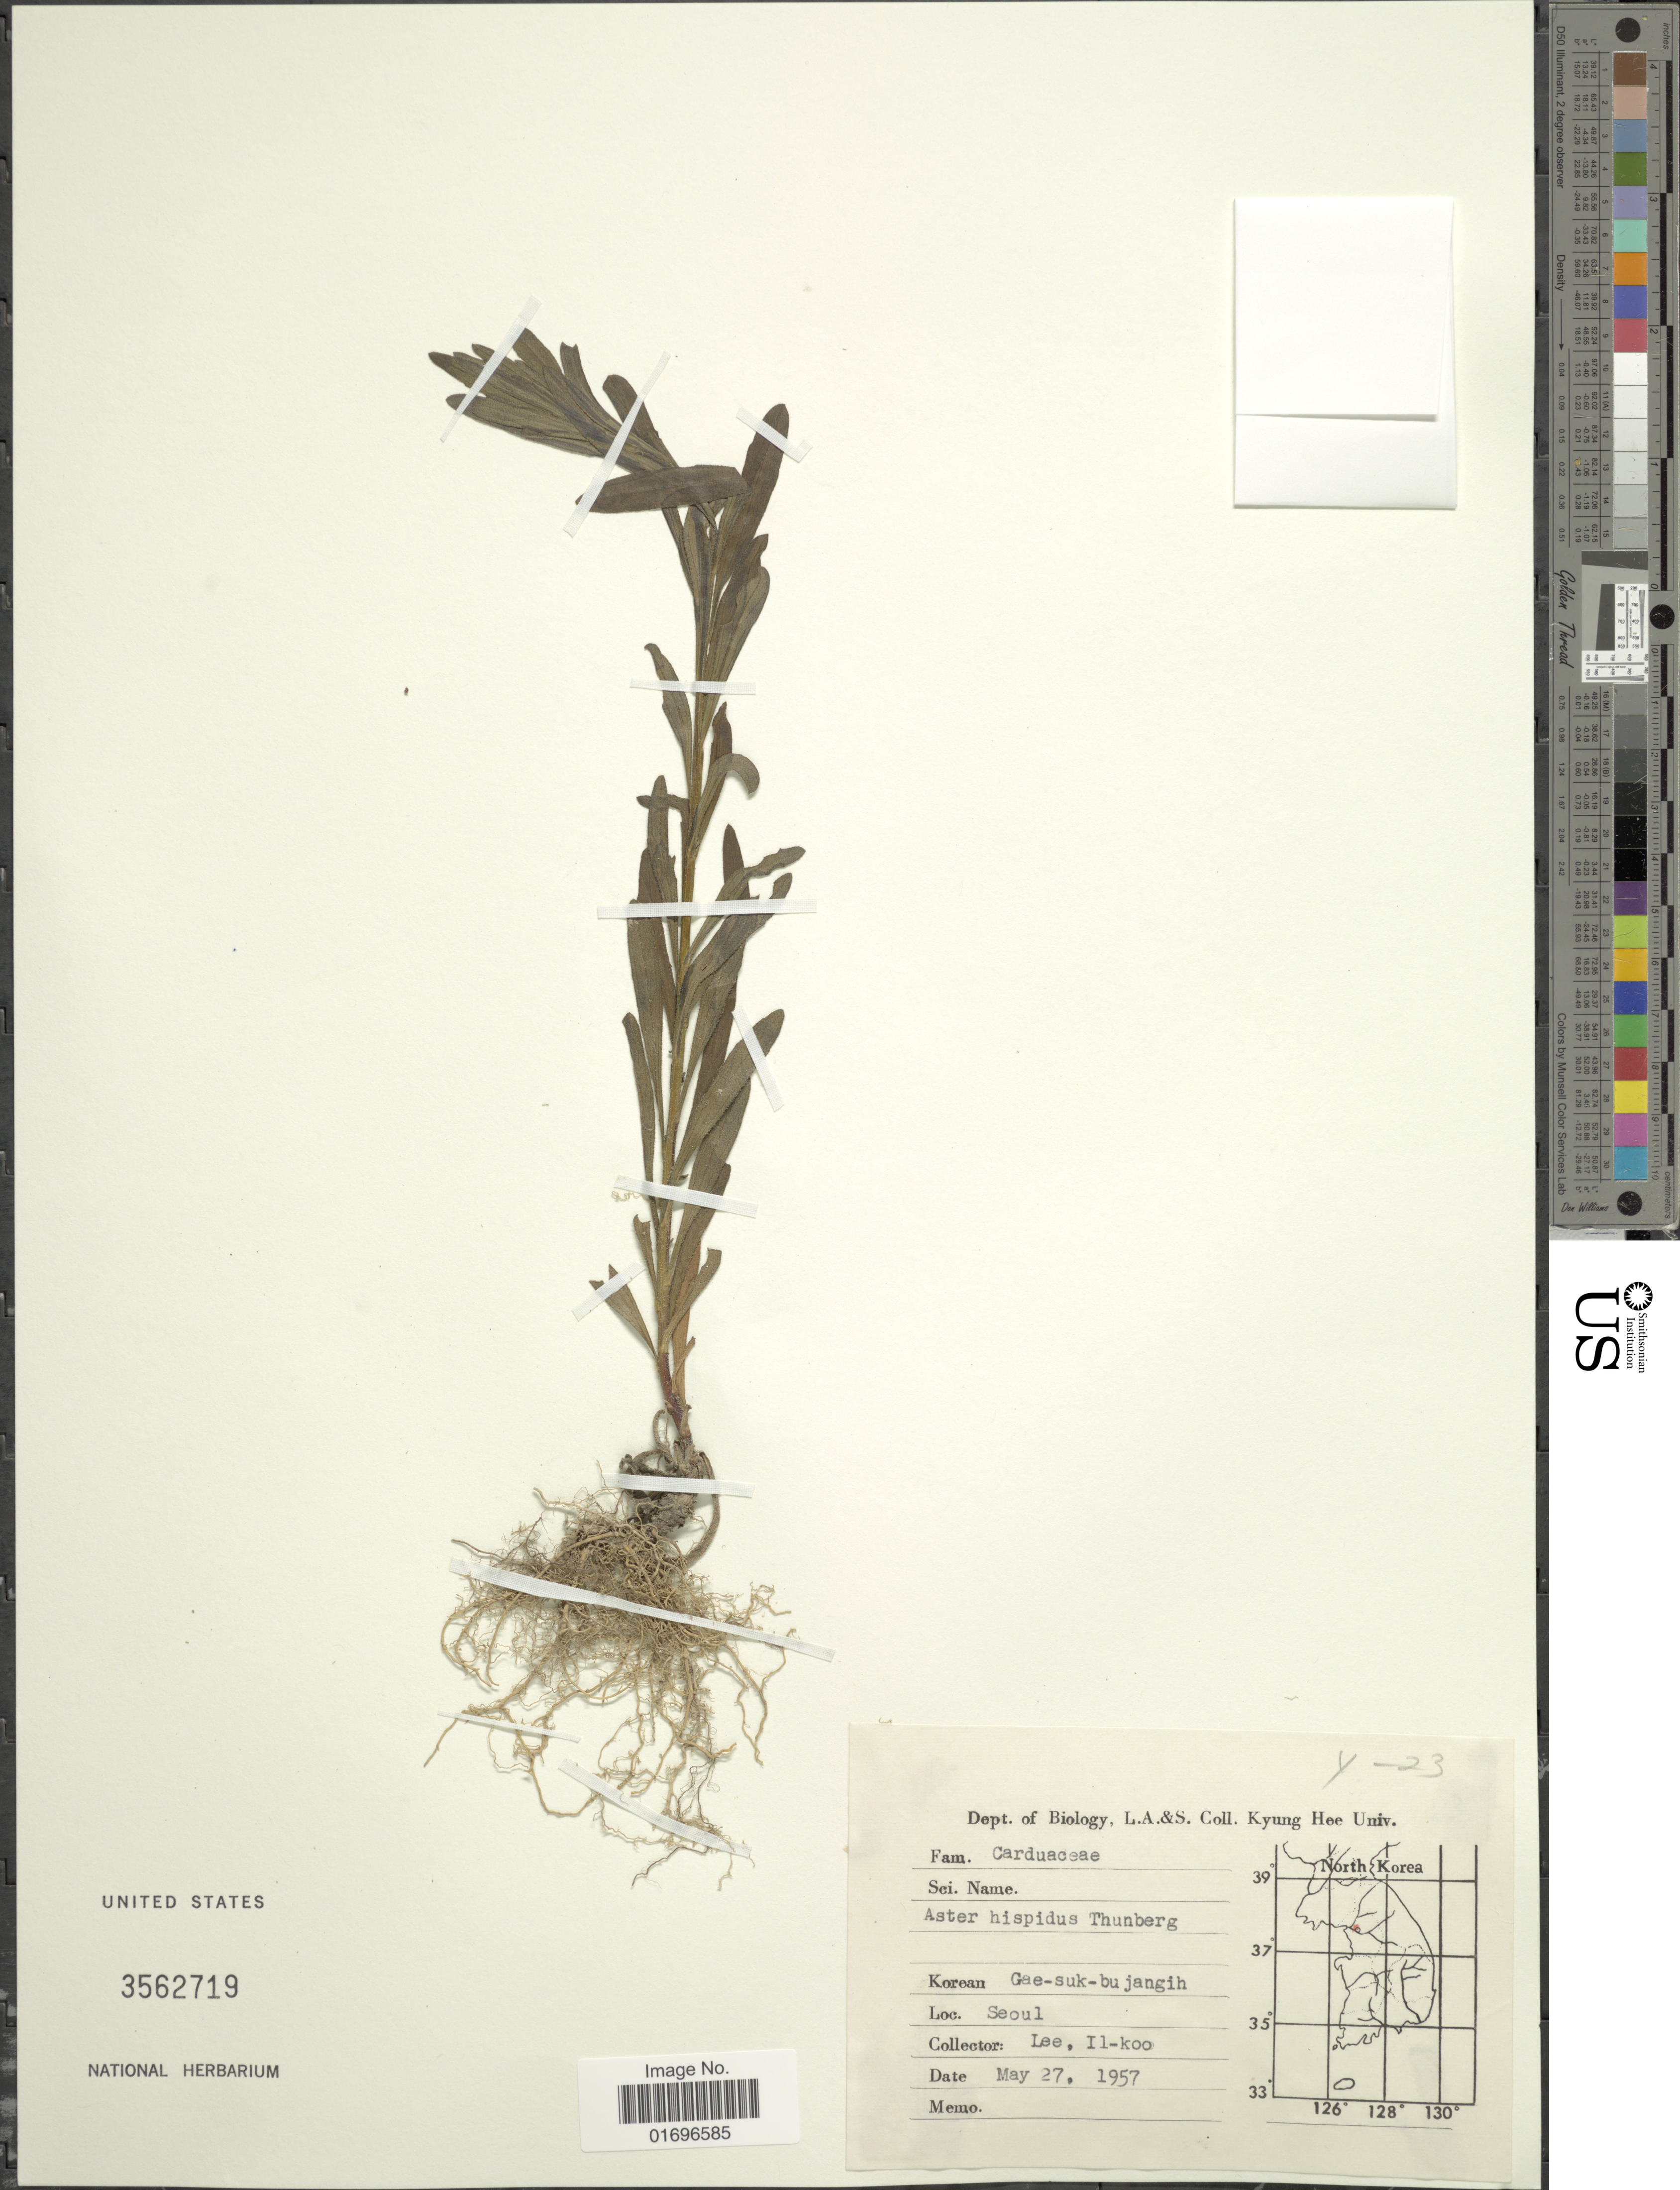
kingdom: Plantae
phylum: Tracheophyta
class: Magnoliopsida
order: Asterales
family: Asteraceae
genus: Aster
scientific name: Aster hispidus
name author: Thunb.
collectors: I. Lee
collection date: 1957-05-27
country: South Korea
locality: Gae-suk-bujangih. Seoul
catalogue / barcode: US 3562719